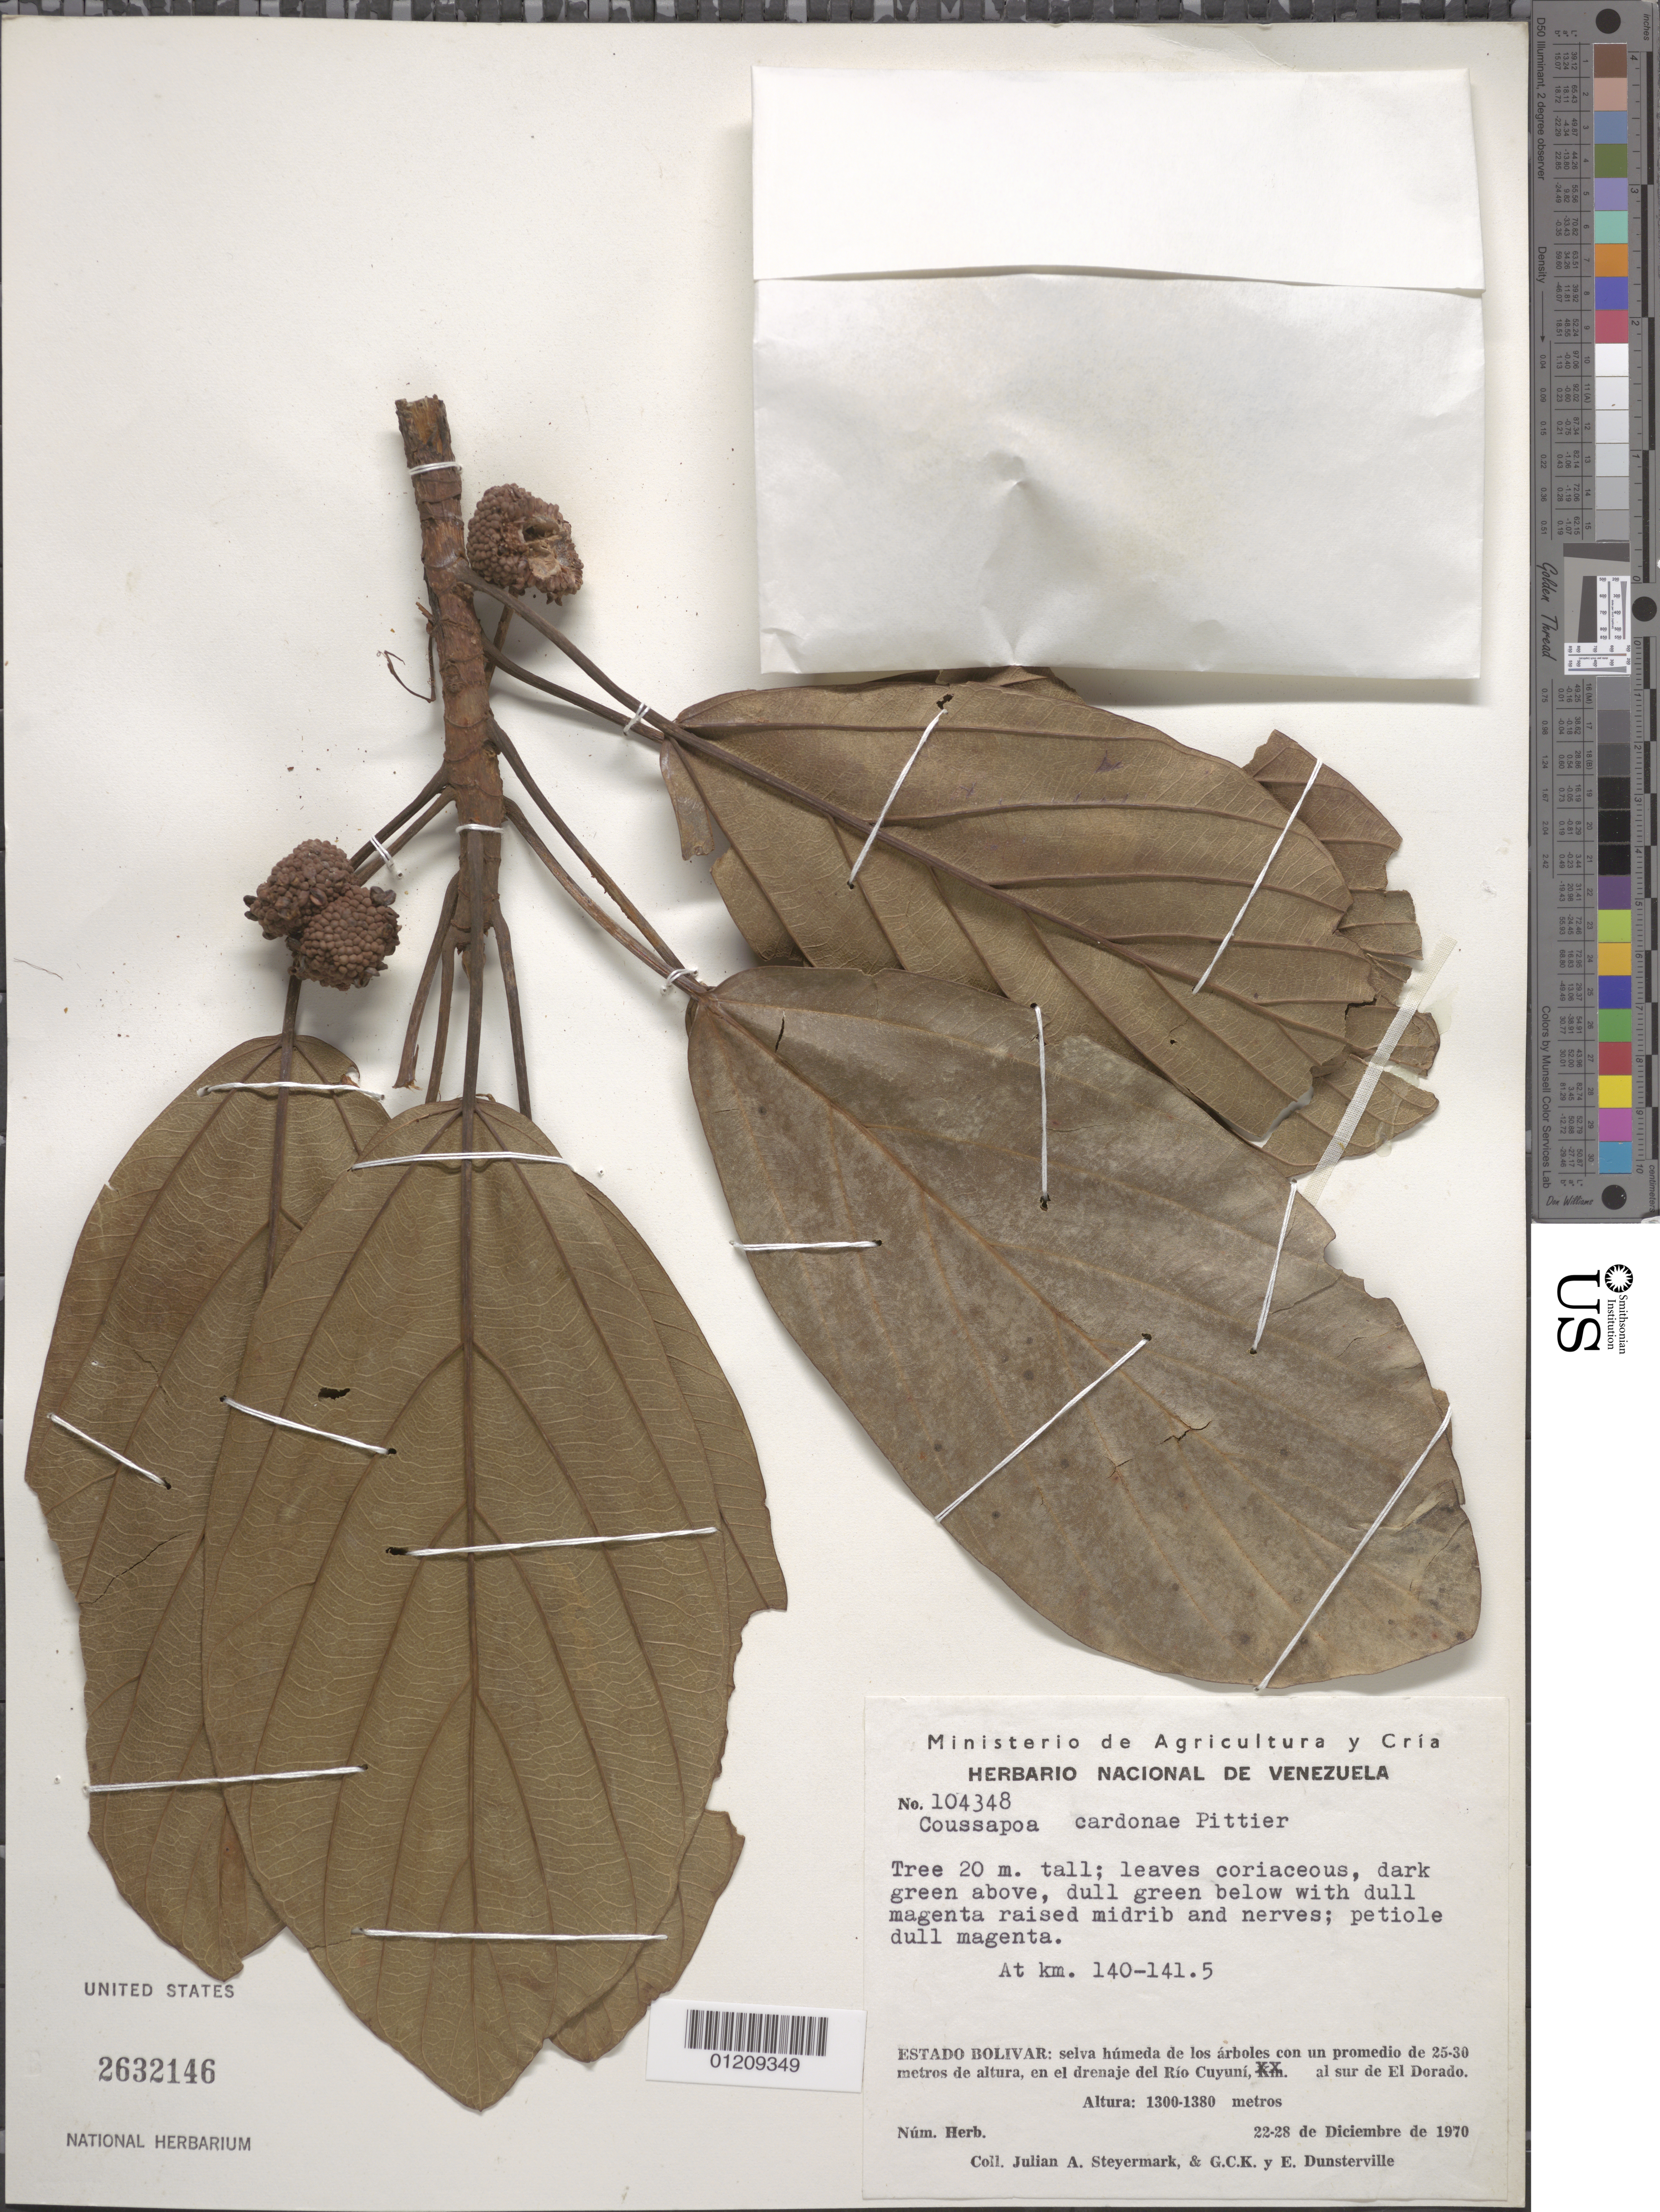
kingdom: Plantae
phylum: Tracheophyta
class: Magnoliopsida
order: Rosales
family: Urticaceae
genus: Coussapoa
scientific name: Coussapoa cardonae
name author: Pittier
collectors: J. Steyermark, G. C. K. Dunsterville & E. Dunsterville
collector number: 104348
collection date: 1970-12-22/1970-12-28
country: Venezuela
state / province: Bolívar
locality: En el drenaje del Rio Cuyuní, al sur de El Dorado, at km. 140-141.5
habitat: Selva humeda de los arboles con un promedio de 25-30 metros de latura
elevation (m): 1300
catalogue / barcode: US 2632146